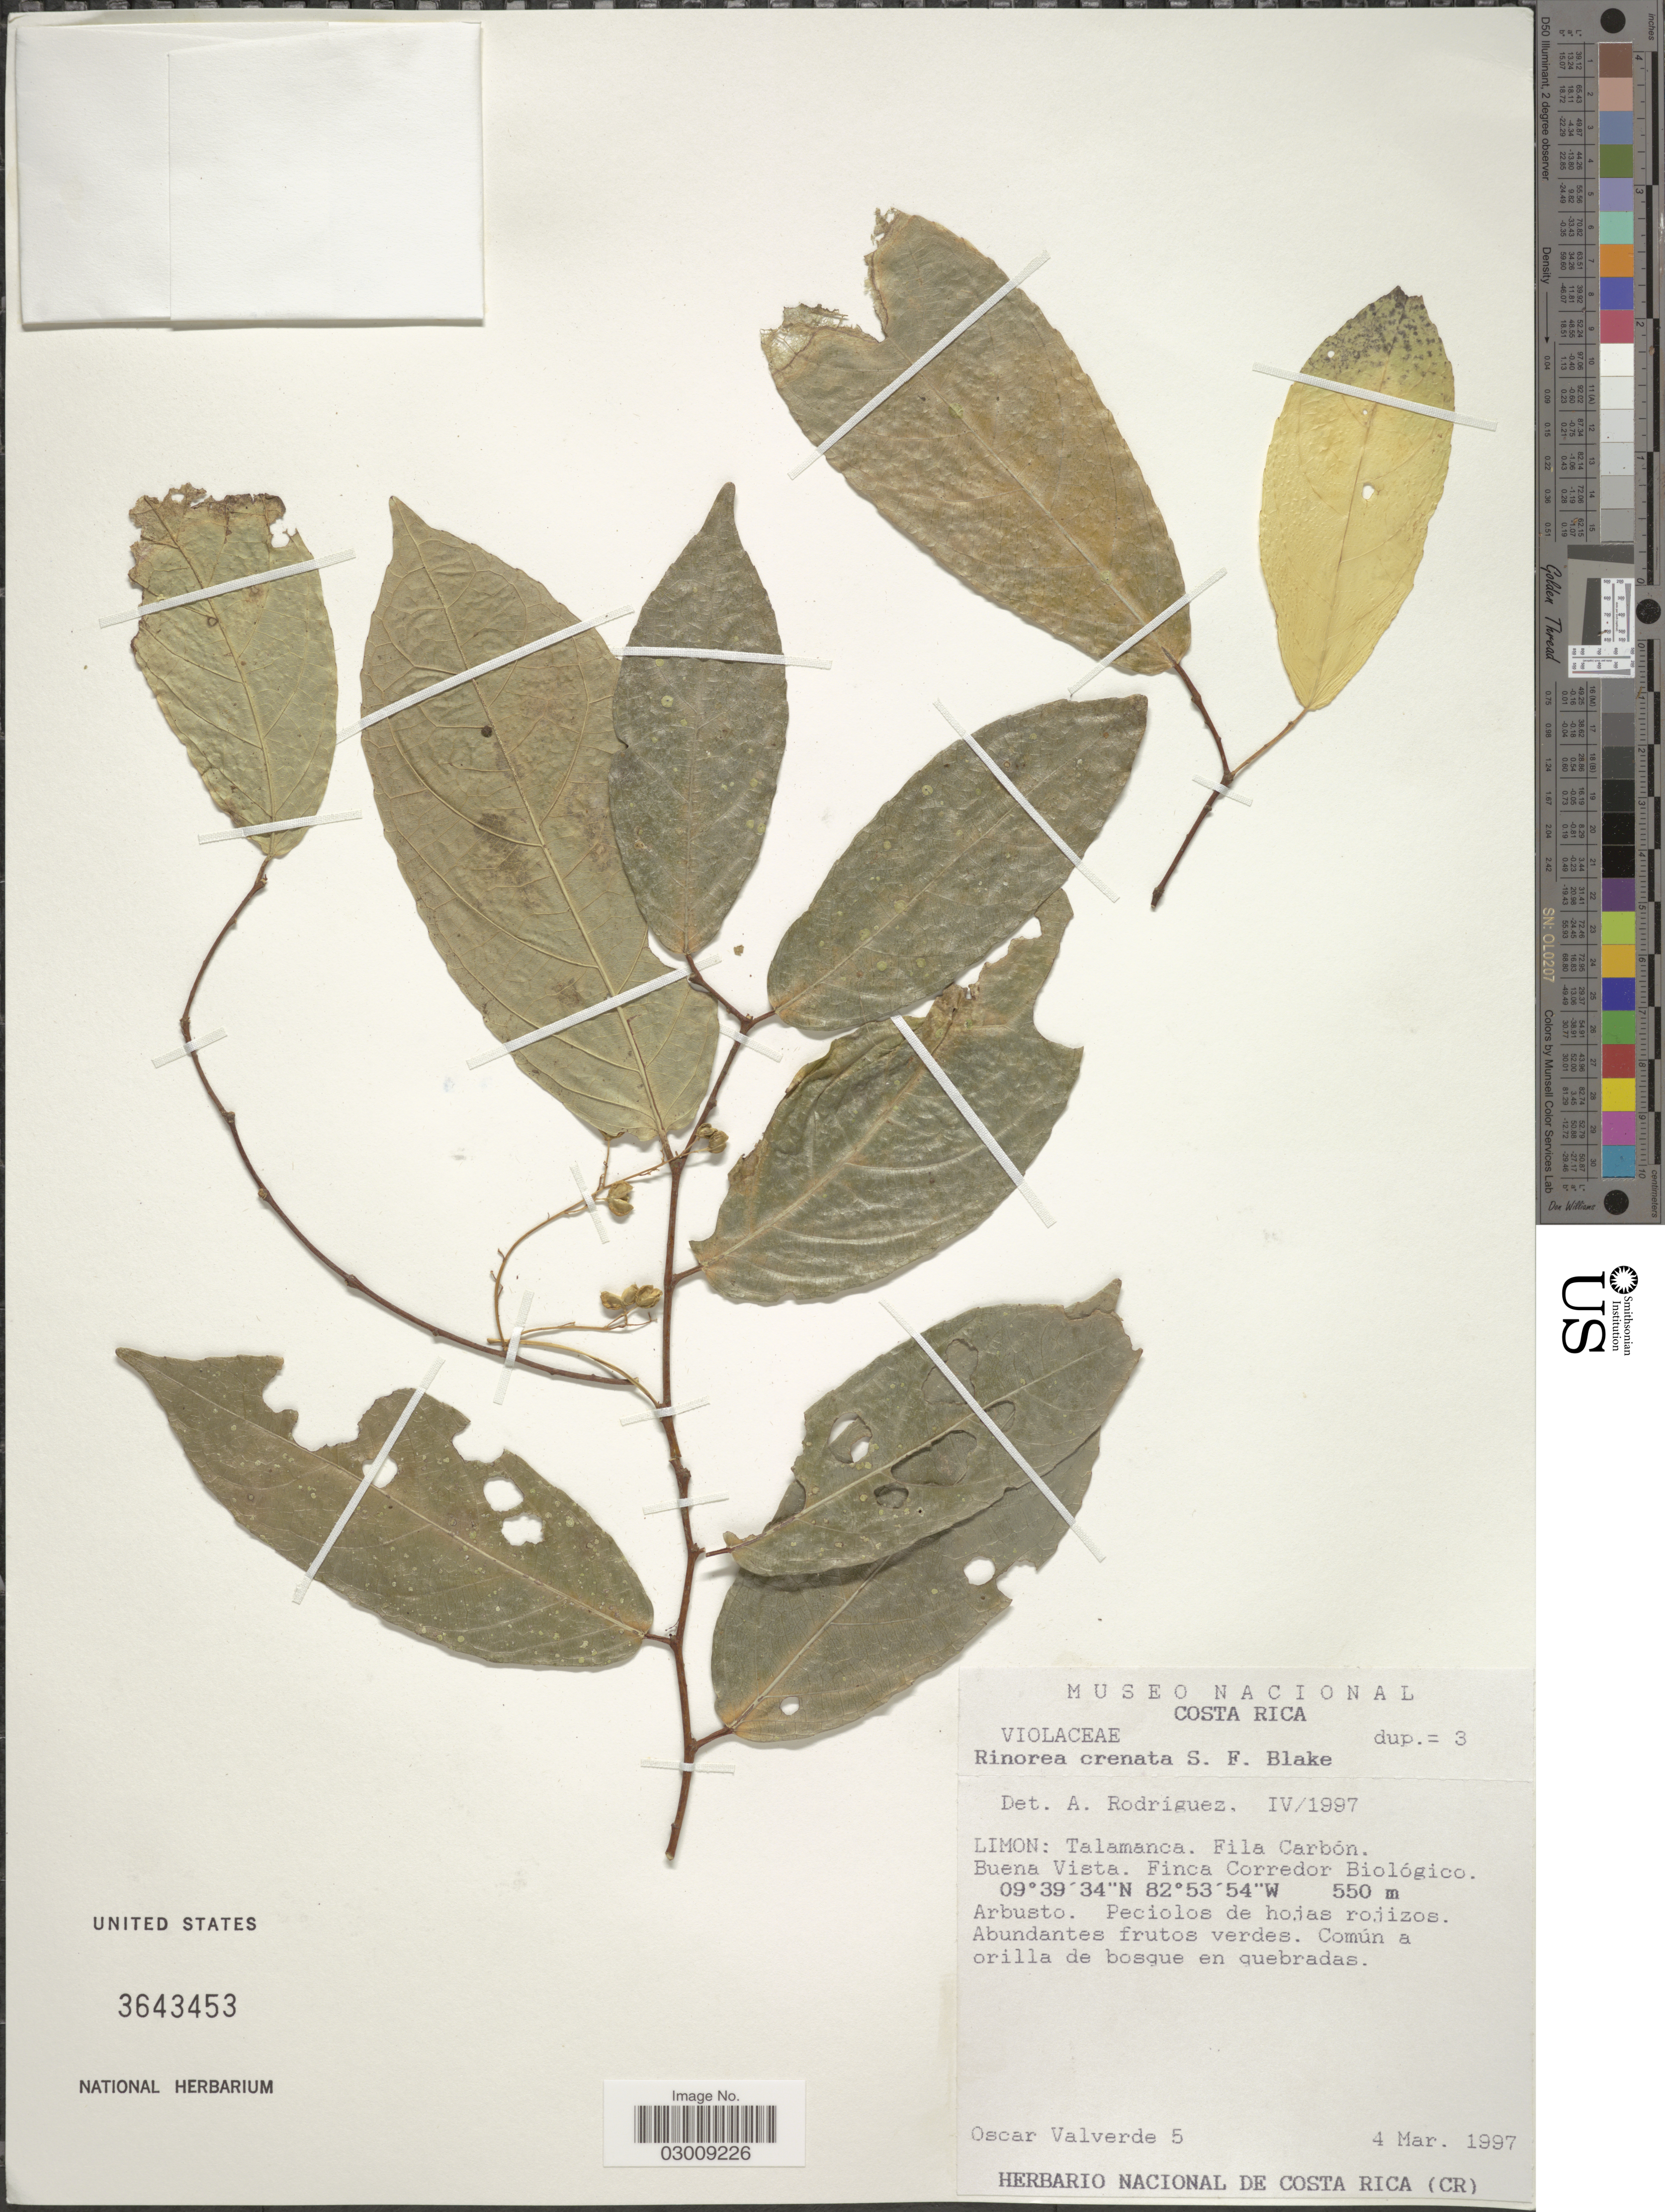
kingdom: Plantae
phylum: Tracheophyta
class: Magnoliopsida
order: Malpighiales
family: Violaceae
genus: Bribria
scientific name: Bribria crenata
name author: (S.F. Blake) Wahlert & H.E. Ballard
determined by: Hoyos-Gomez, S. E.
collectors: O. Valverde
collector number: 5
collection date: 1997-03-04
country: Costa Rica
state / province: Limón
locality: Talamanca. Fila Carbón. Buena Vista. Finca Corredor Biológico.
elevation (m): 550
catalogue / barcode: US 3643453